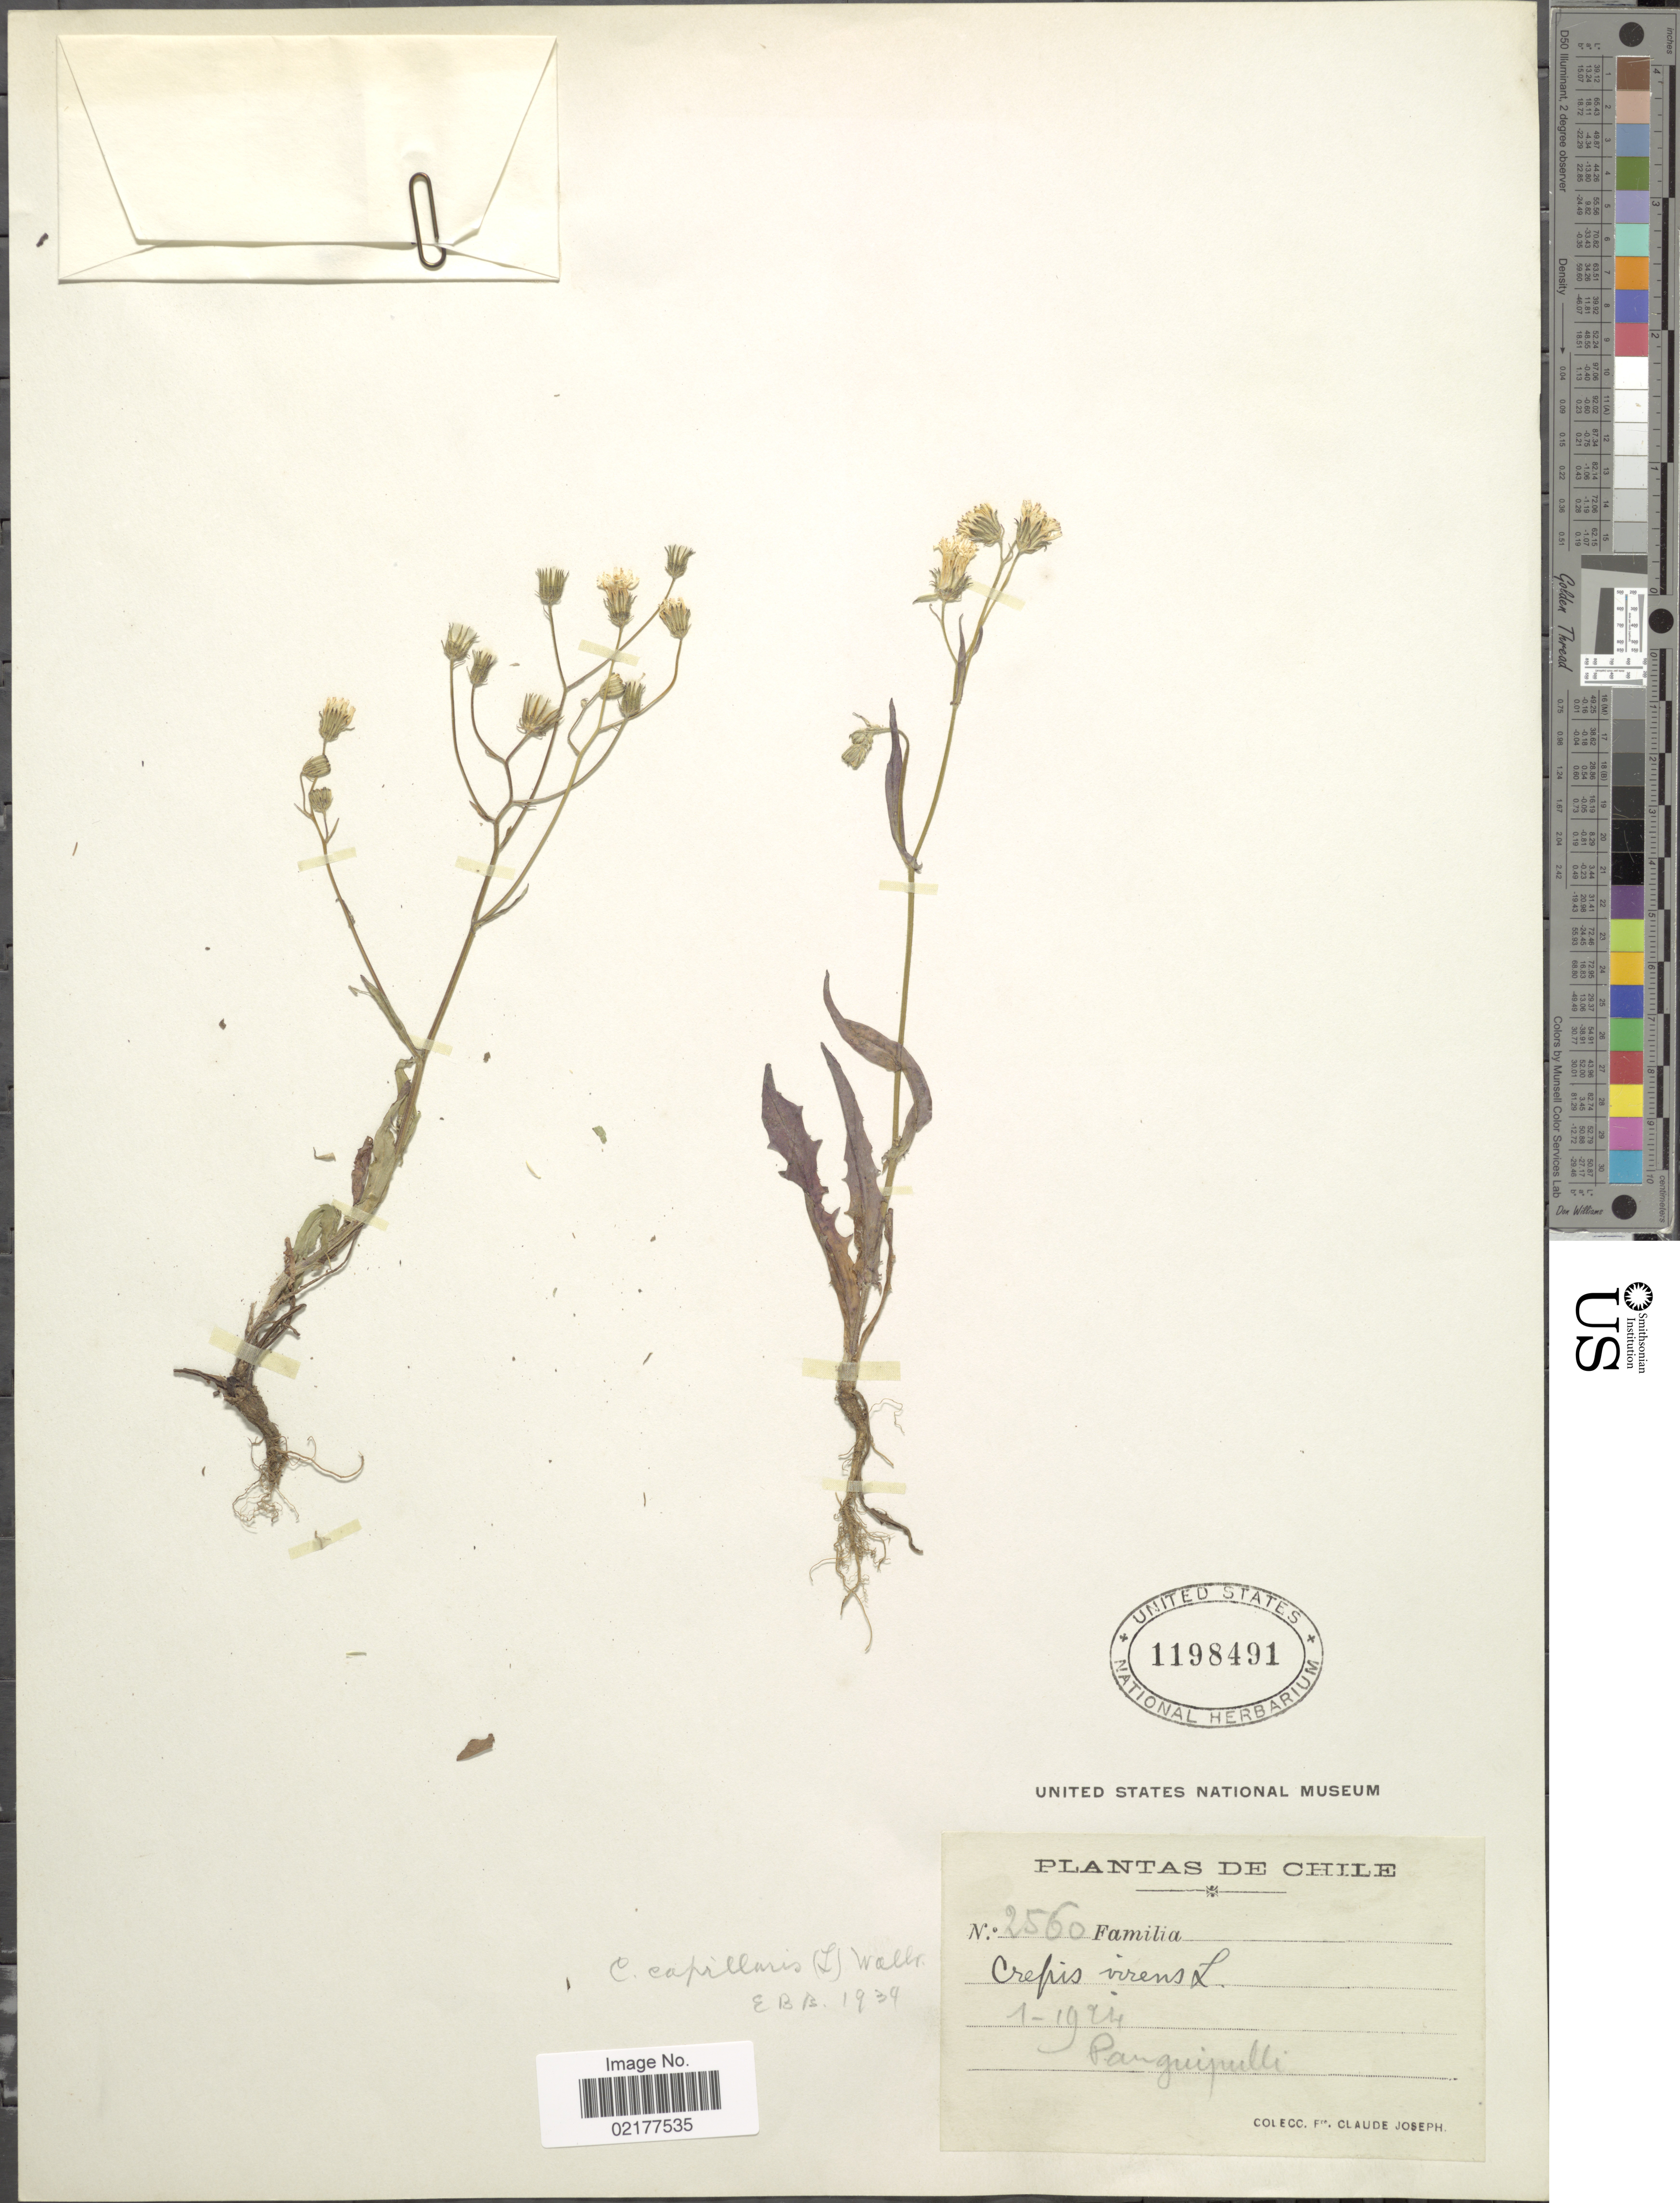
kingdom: Plantae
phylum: Tracheophyta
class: Magnoliopsida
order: Asterales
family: Asteraceae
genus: Crepis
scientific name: Crepis capillaris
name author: (L.) Wallr.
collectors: Bro. Claude-Joseph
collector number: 2560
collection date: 1924-01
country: Chile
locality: Panguipulli.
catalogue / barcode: US 1198491